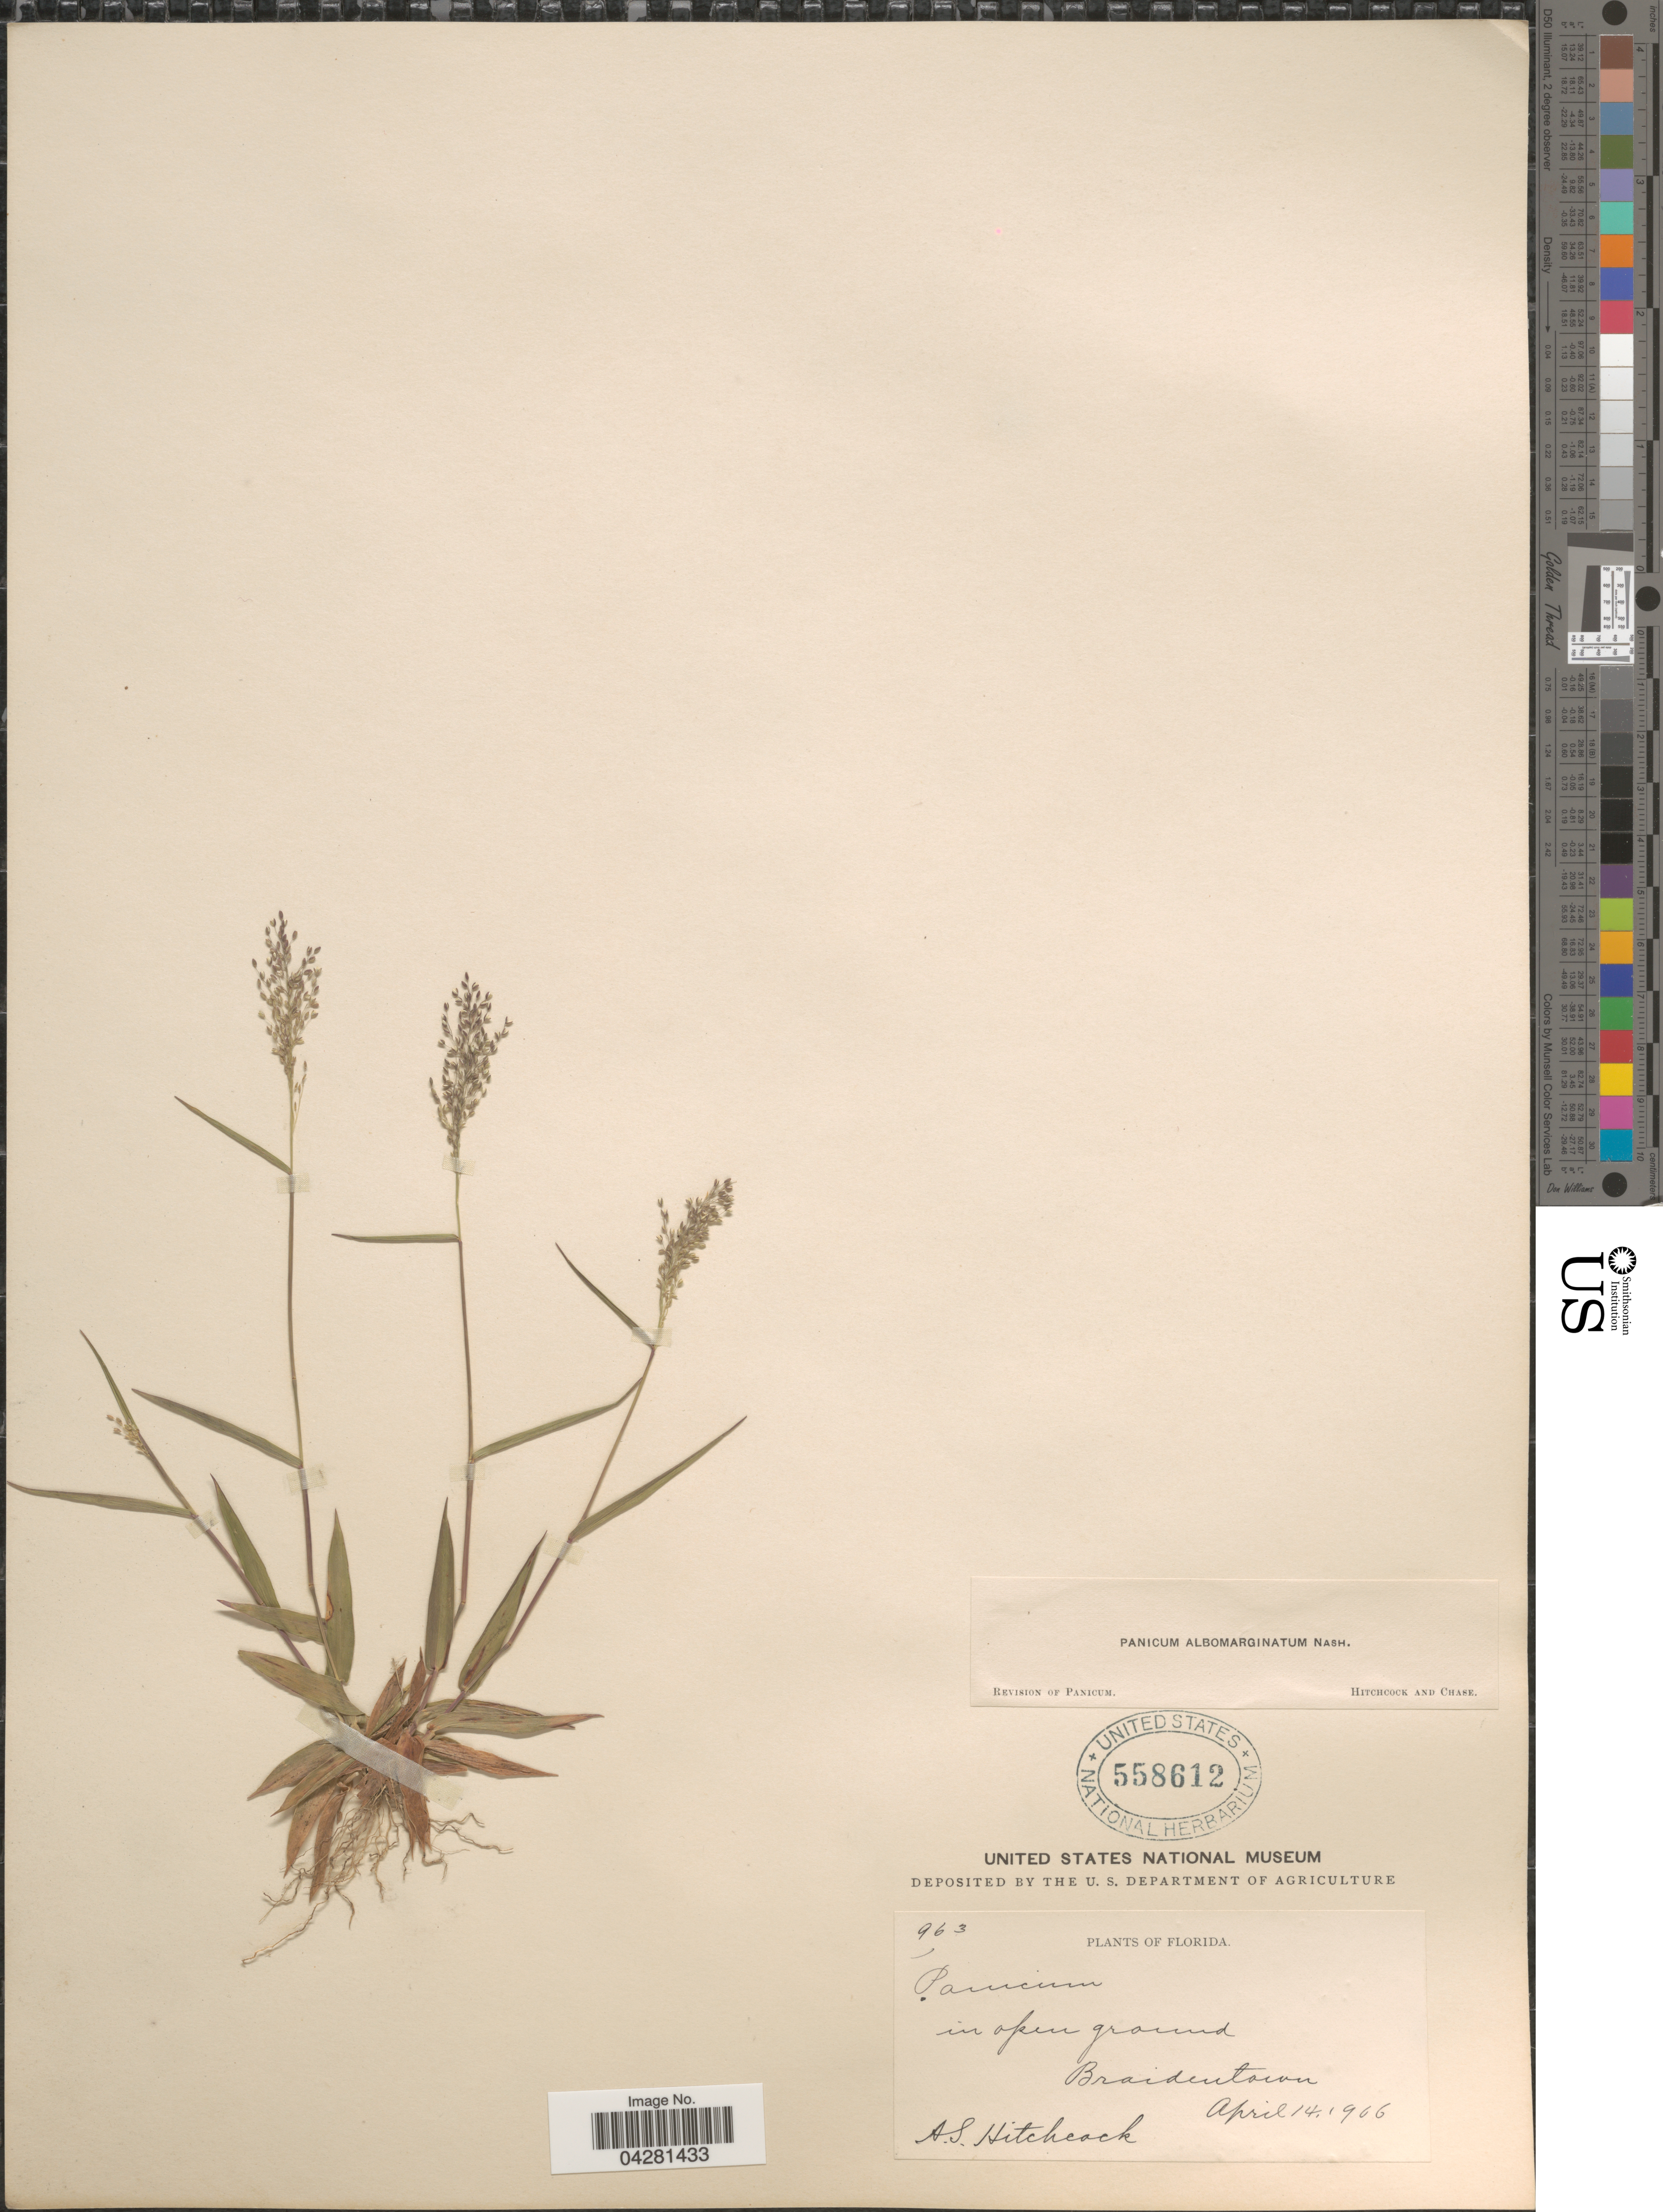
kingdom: Plantae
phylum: Tracheophyta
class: Liliopsida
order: Poales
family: Poaceae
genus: Dichanthelium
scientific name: Dichanthelium dichotomum var. unciphyllum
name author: (Trin.) Davidse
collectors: A. S. Hitchcock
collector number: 963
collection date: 1966-04-14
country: United States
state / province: Florida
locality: In open ground, Braidentown.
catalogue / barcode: US 558612